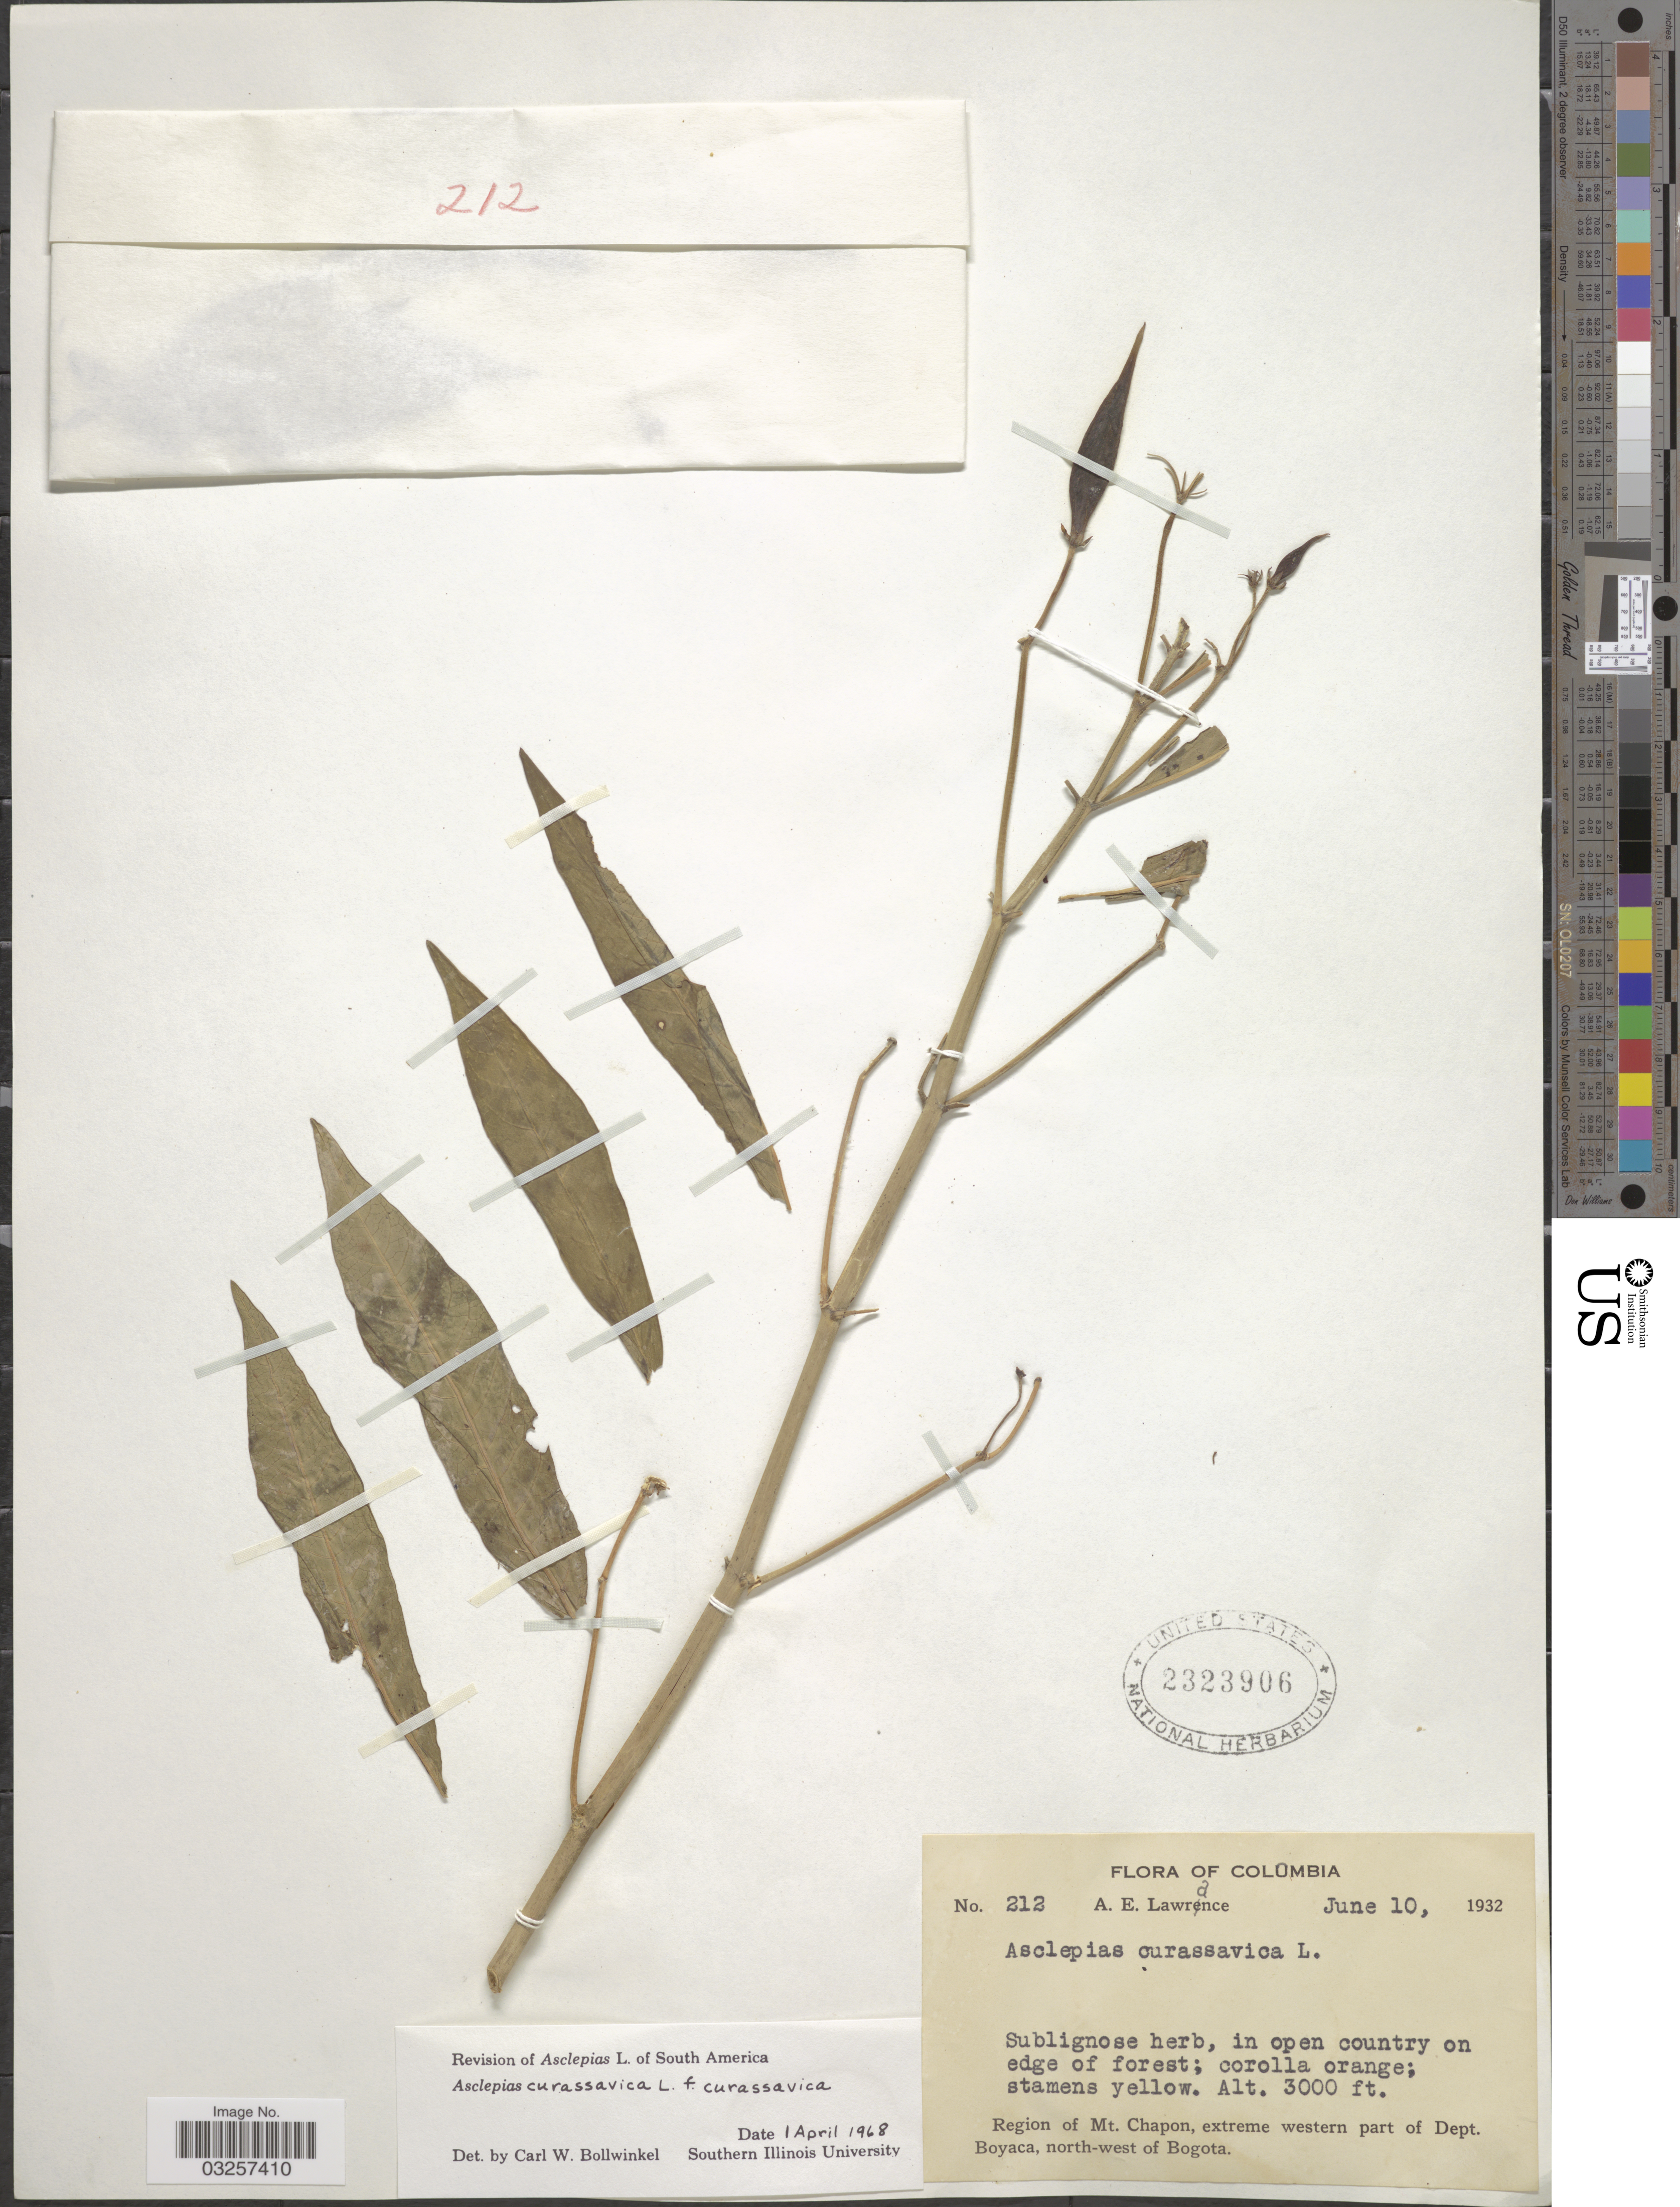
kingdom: Plantae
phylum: Tracheophyta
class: Magnoliopsida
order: Gentianales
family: Apocynaceae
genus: Asclepias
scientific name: Asclepias curassavica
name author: L.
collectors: A. Lawrance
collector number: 212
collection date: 1932-06-10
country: Colombia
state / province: Boyacá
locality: Region of Mt. Chapon, extreme western part of Dept. Boyaca, north-west of Bogota.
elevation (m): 914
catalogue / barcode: US 2323906